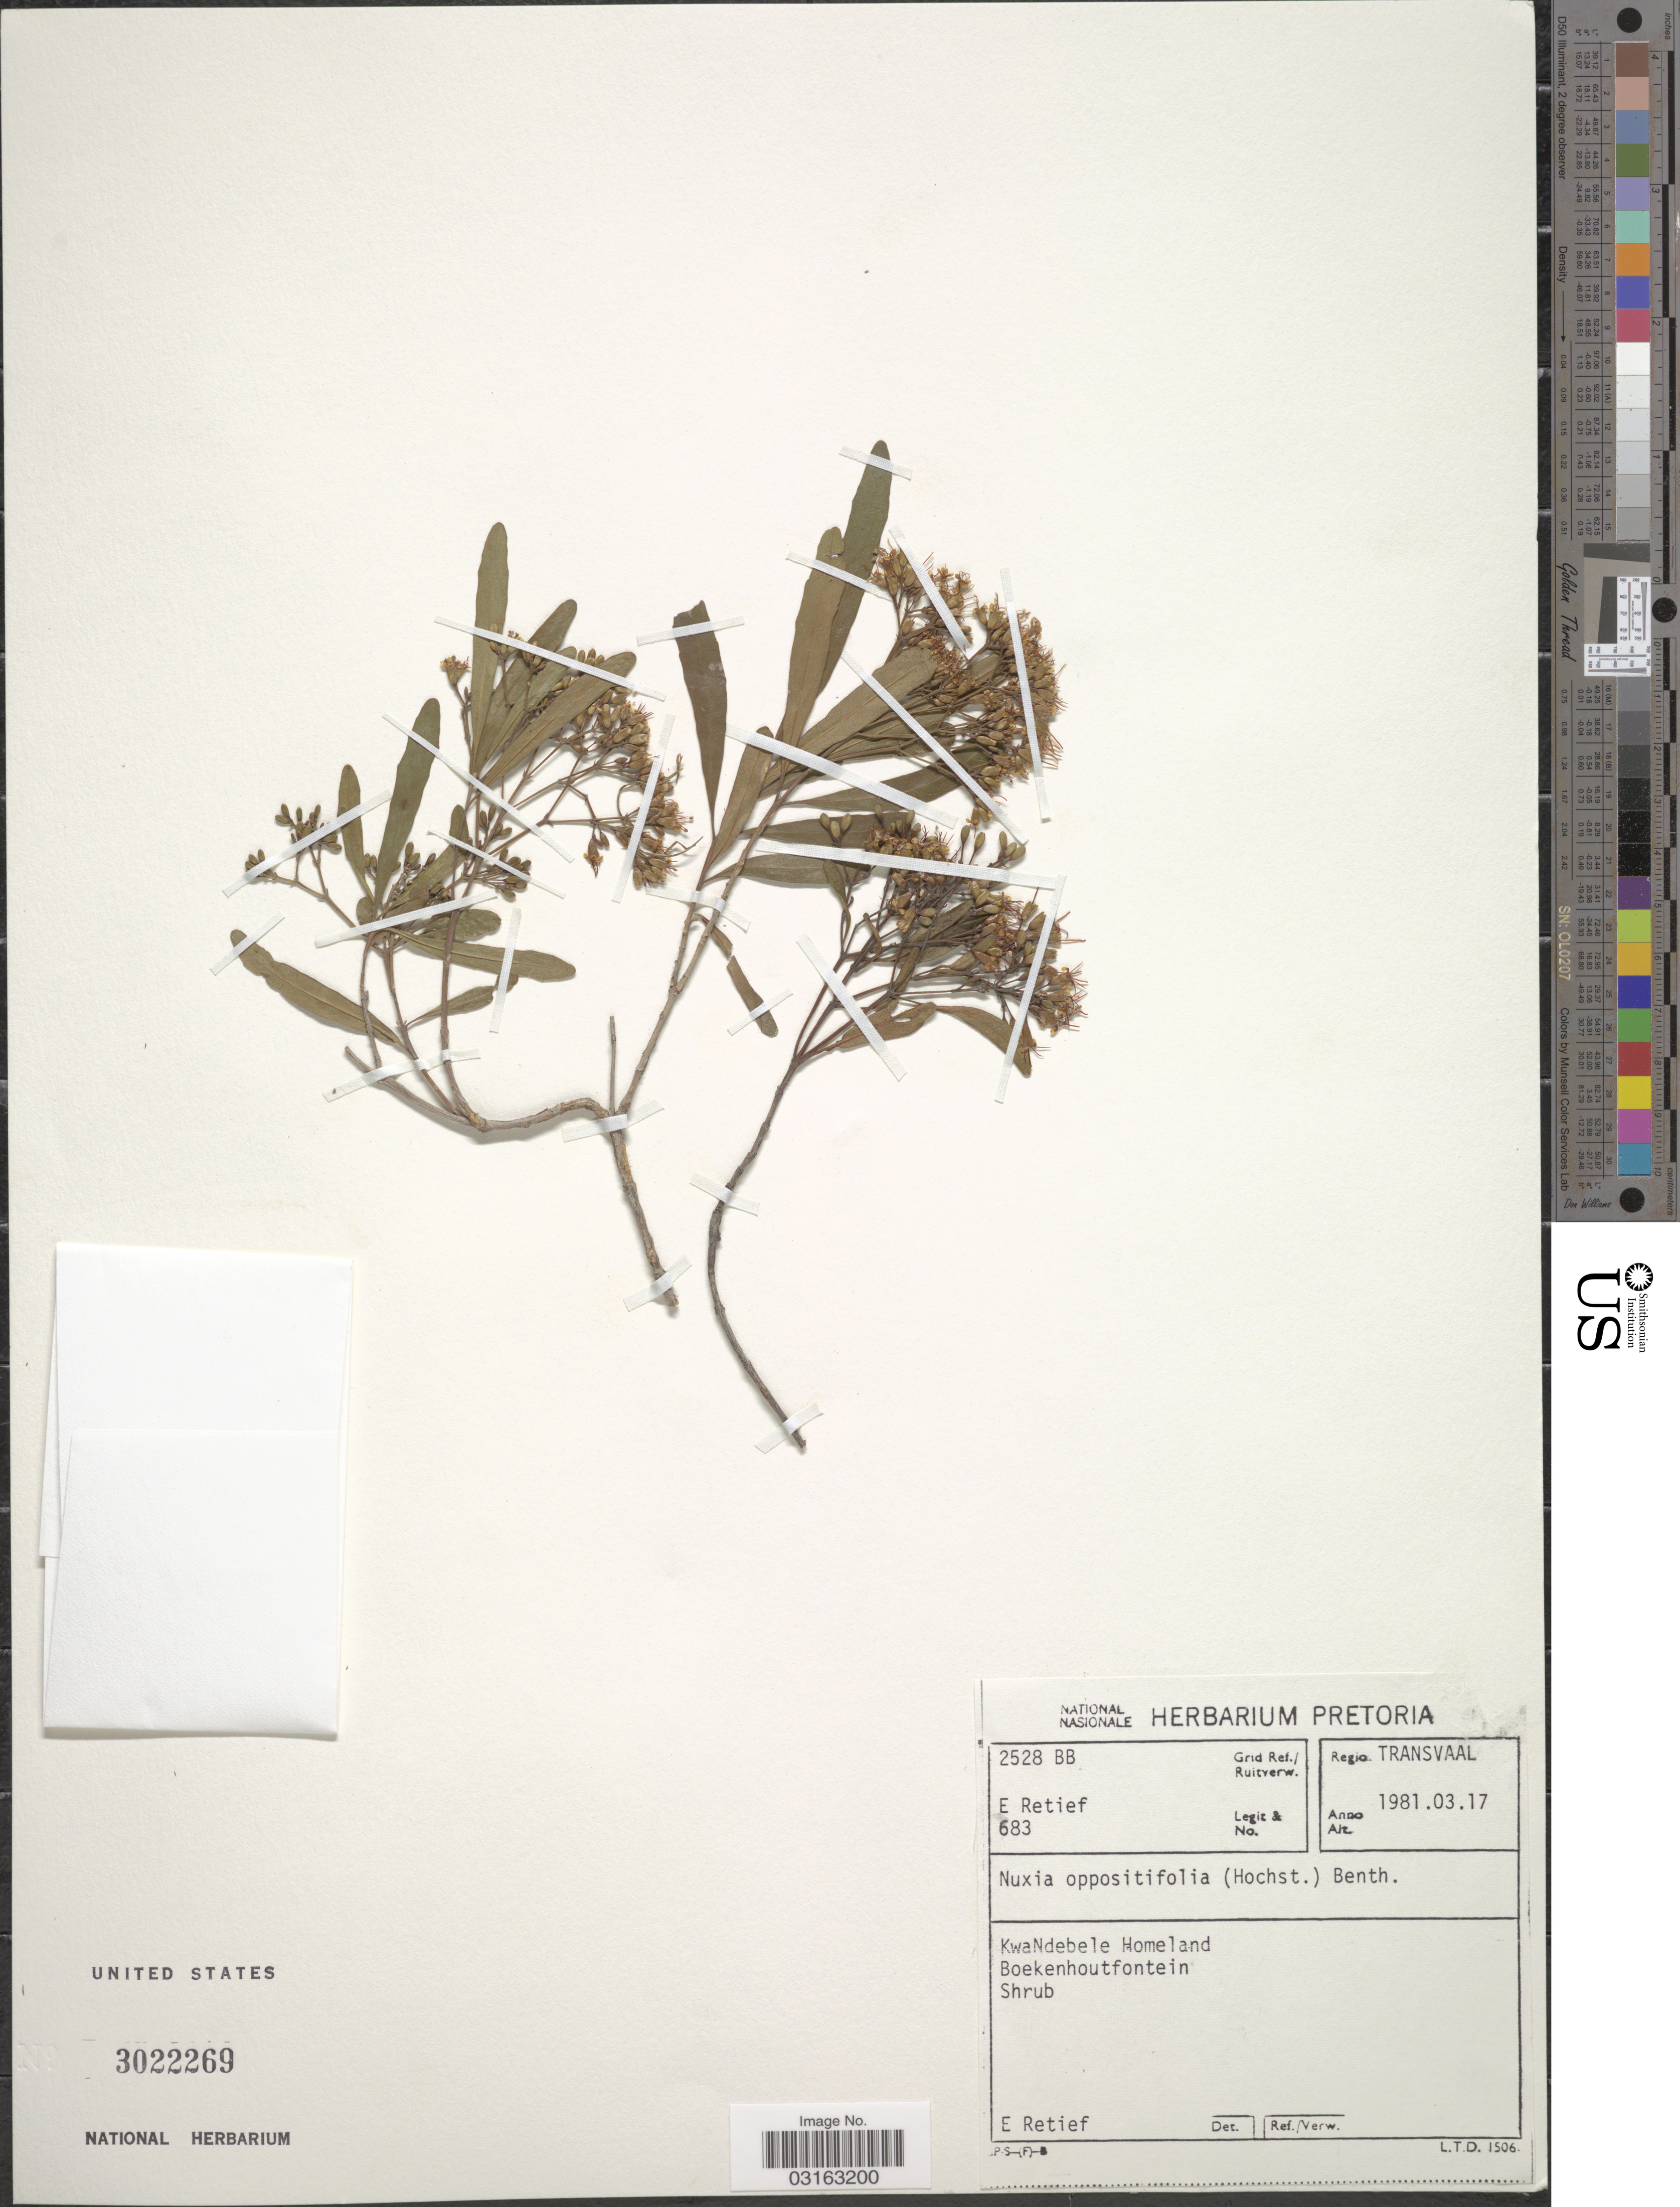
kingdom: Plantae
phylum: Tracheophyta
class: Magnoliopsida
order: Lamiales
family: Stilbaceae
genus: Nuxia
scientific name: Nuxia oppositifolia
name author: (Hochst.) Benth.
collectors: E. Retief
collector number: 683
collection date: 1981-03-17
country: South Africa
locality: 2528 BB Grid Ref./ Ruitverw. Regio Transvaal. KwaNdebele Homeland. Boekenhoutfontein.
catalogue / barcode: US 3022269